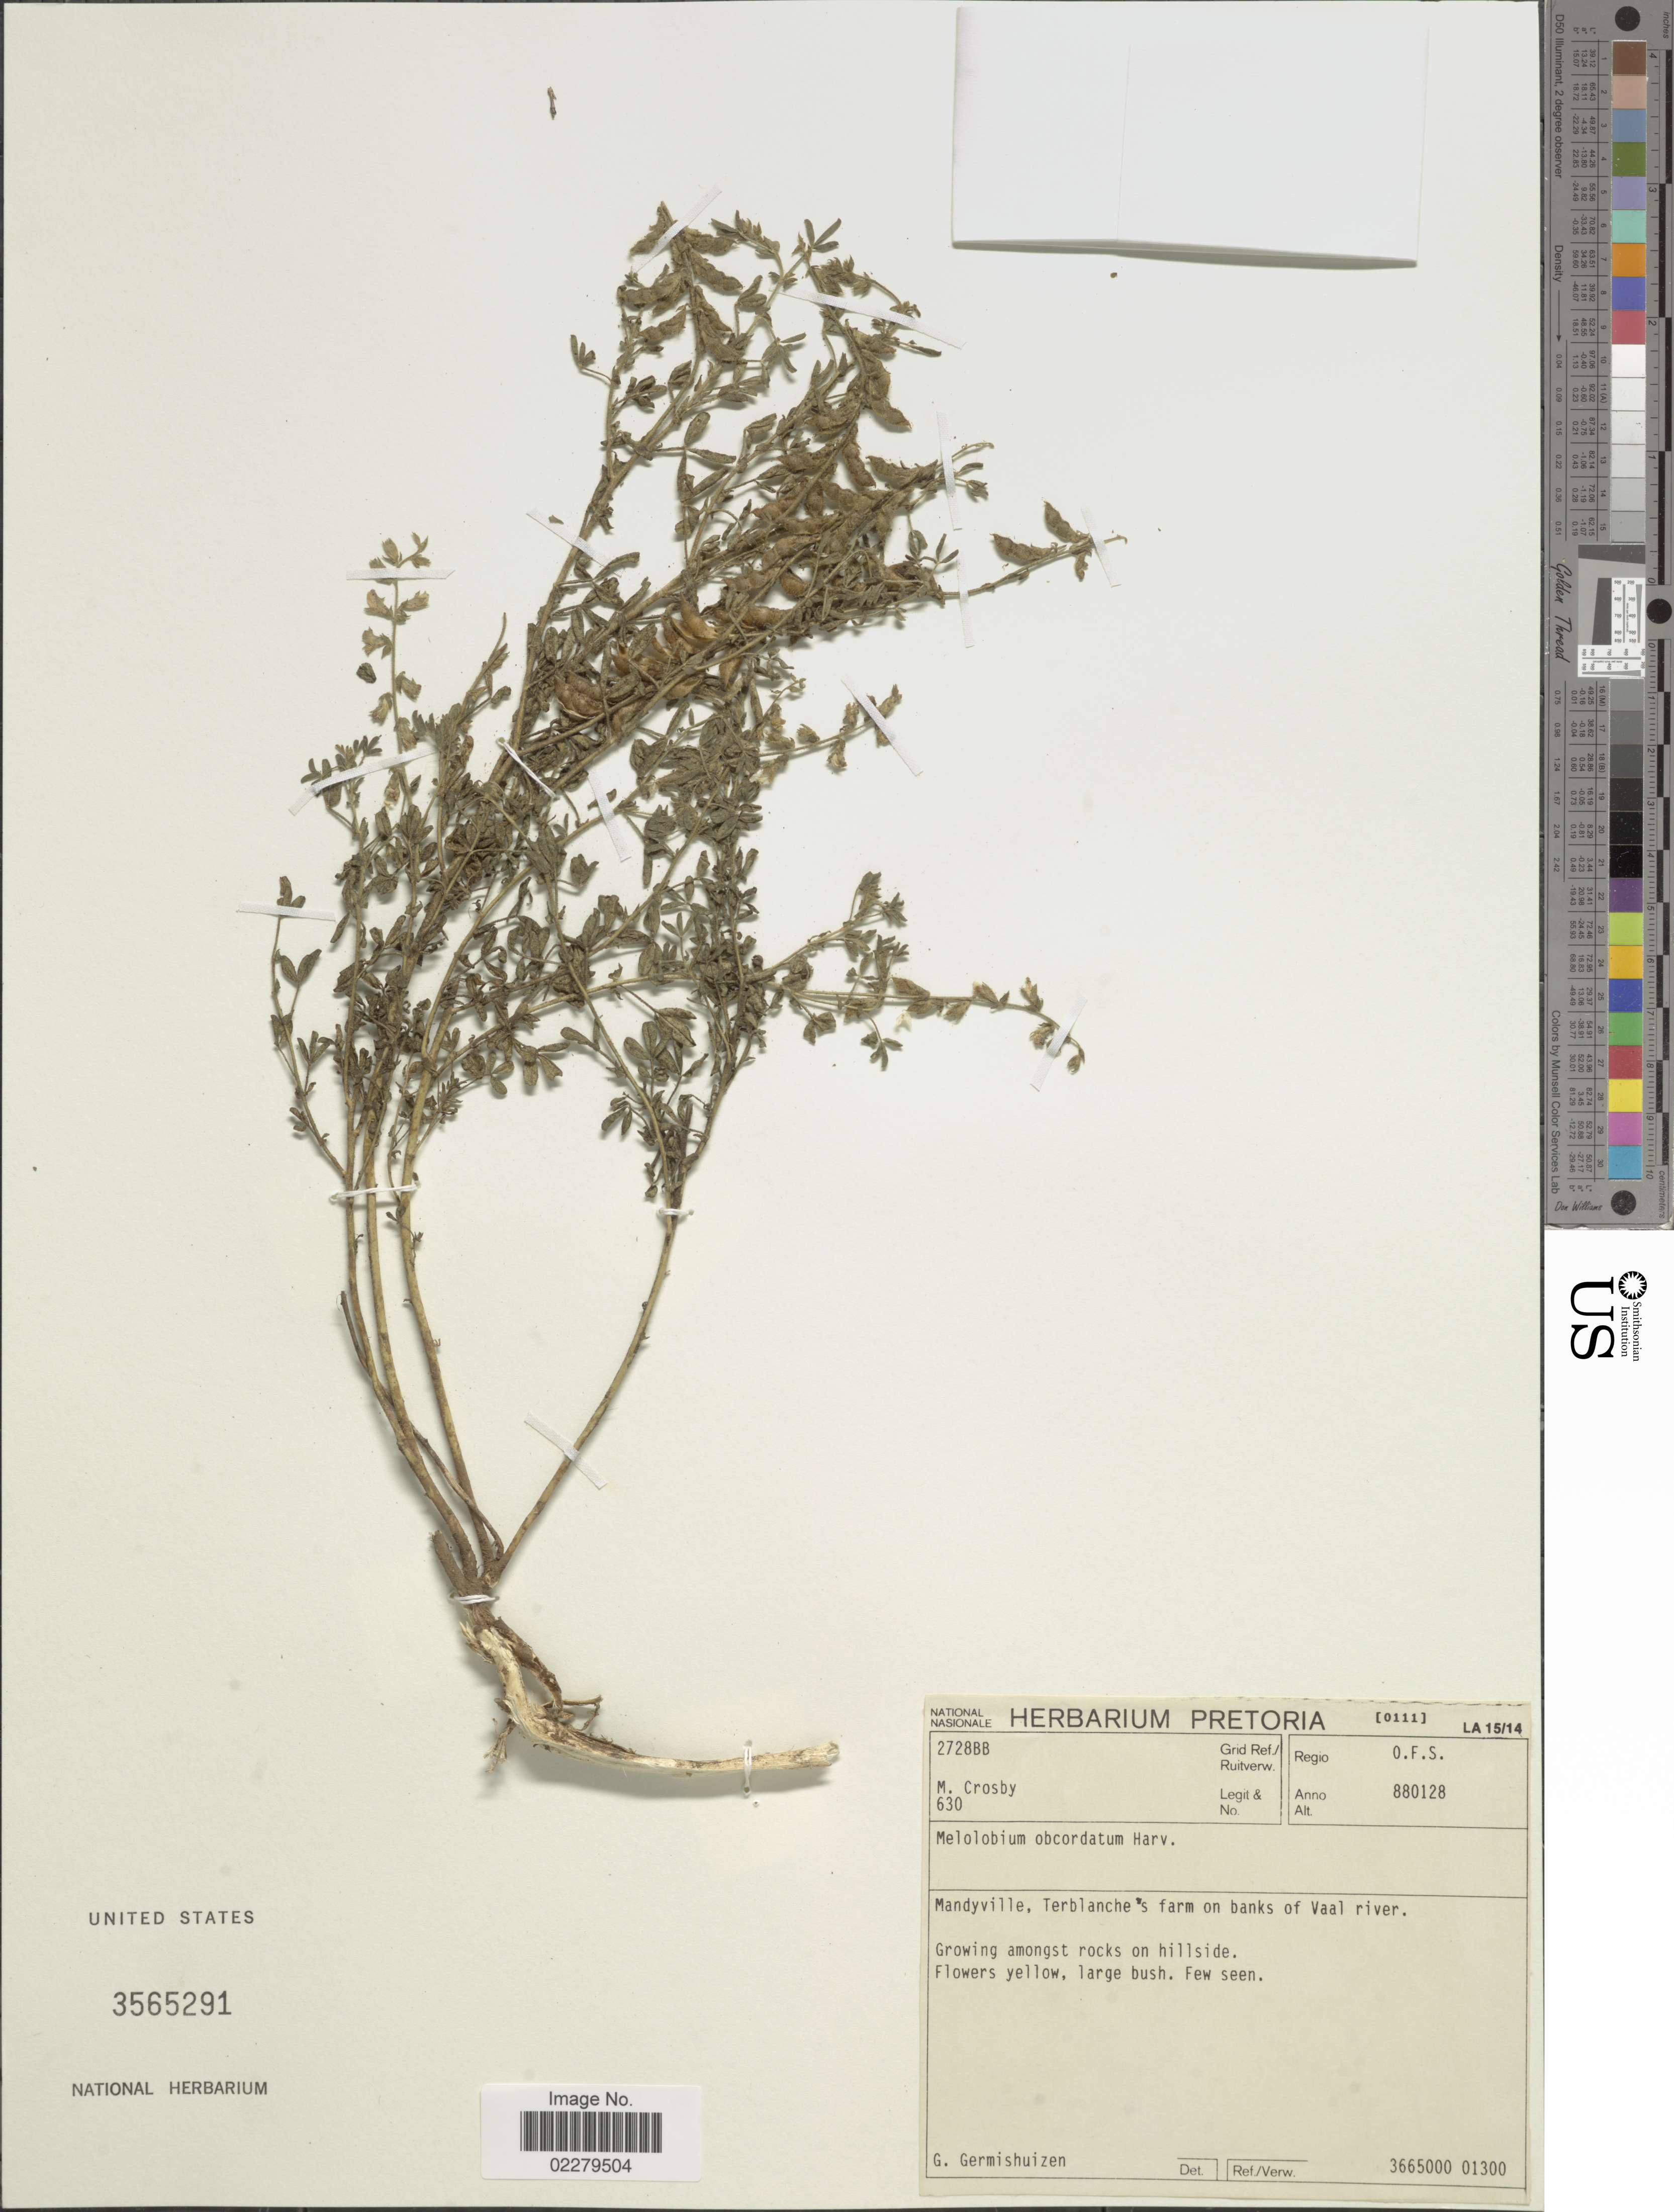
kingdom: Plantae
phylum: Tracheophyta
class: Magnoliopsida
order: Fabales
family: Fabaceae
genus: Melolobium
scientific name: Melolobium obcordatum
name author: Harv.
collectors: M. Crosby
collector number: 630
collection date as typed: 880128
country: South Africa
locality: Regio O.F.S. Mandyville, Terblanche's Farm on banks of Vaal river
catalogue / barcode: US 3565291